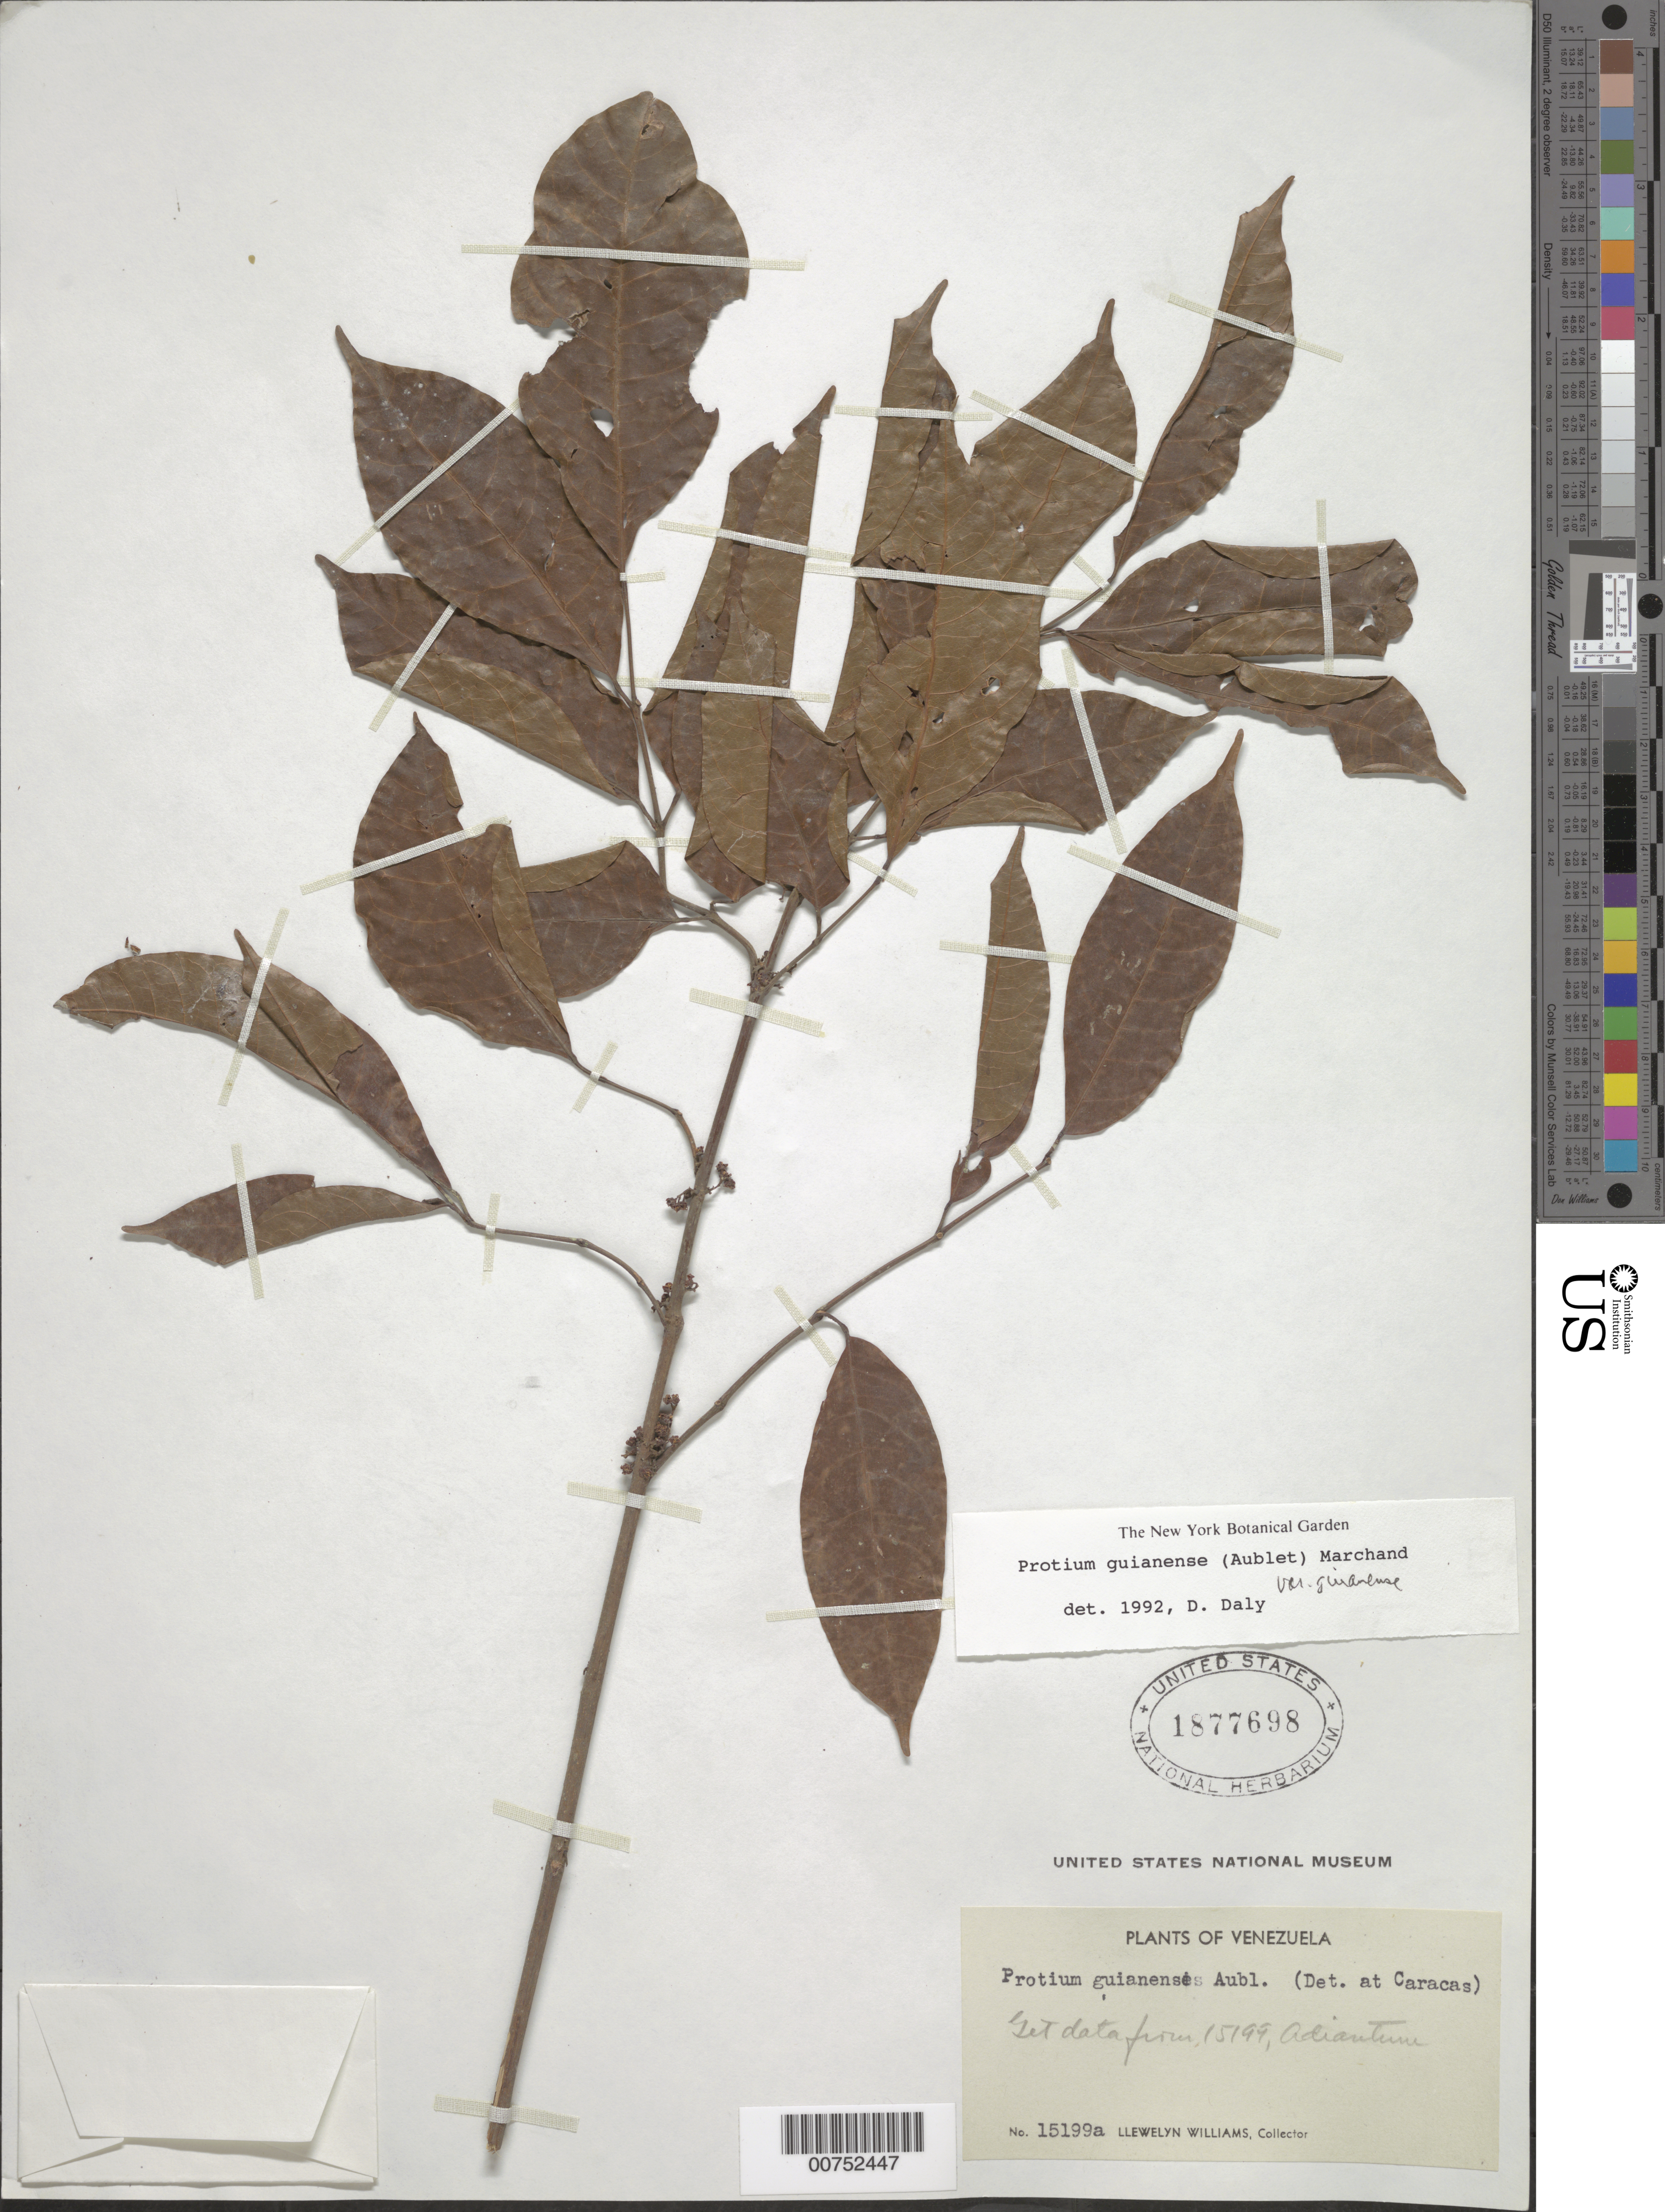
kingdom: Plantae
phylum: Tracheophyta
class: Magnoliopsida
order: Sapindales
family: Burseraceae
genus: Protium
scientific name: Protium guianense var. guianense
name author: (Aubl.) Marchand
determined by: Daly, D. C.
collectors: Ll. Williams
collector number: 15199 A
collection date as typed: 6-May-42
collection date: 1942-05-06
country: Venezuela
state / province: Amazonas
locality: Tamatama, Alto Río Orinoco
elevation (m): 121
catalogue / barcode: US 1877698